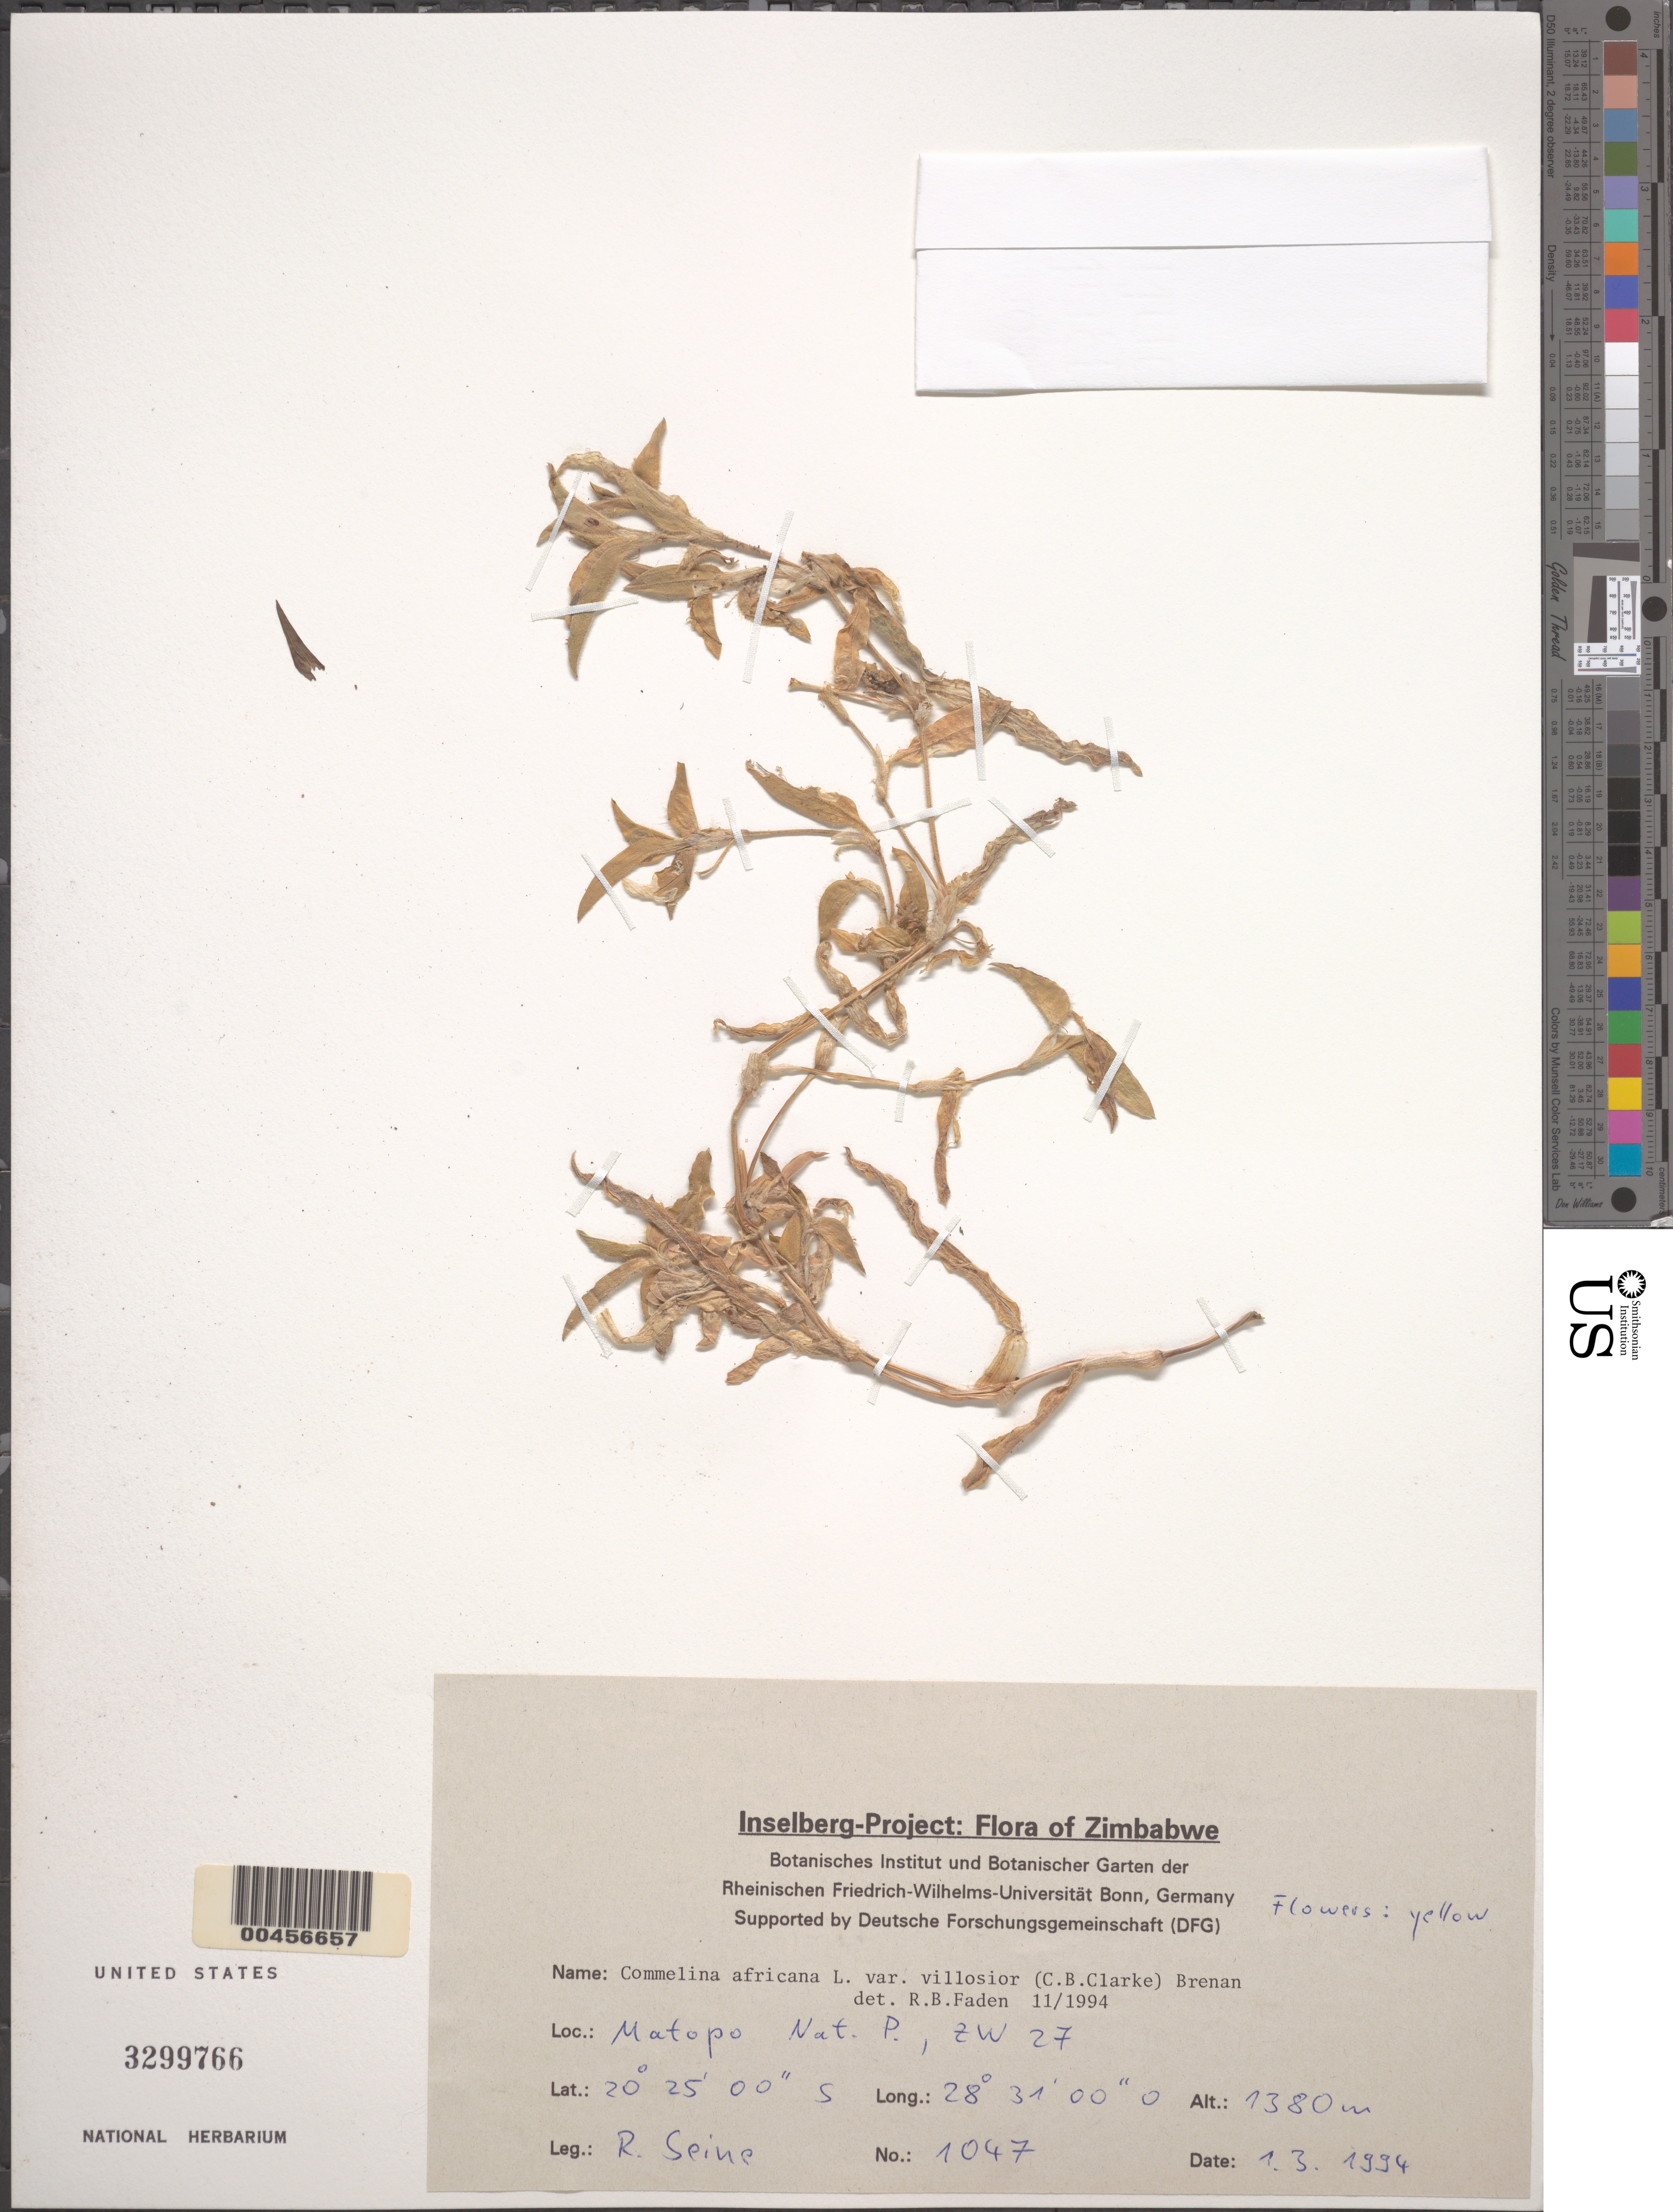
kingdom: Plantae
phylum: Tracheophyta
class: Liliopsida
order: Commelinales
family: Commelinaceae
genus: Commelina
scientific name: Commelina africana var. villosior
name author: (C.B. Clarke) Brenan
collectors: R. Seine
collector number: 1047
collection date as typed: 01 Mar 1994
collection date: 1994-03-01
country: Zimbabwe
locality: Matopo nat. preserve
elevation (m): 1380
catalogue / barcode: US 3299766